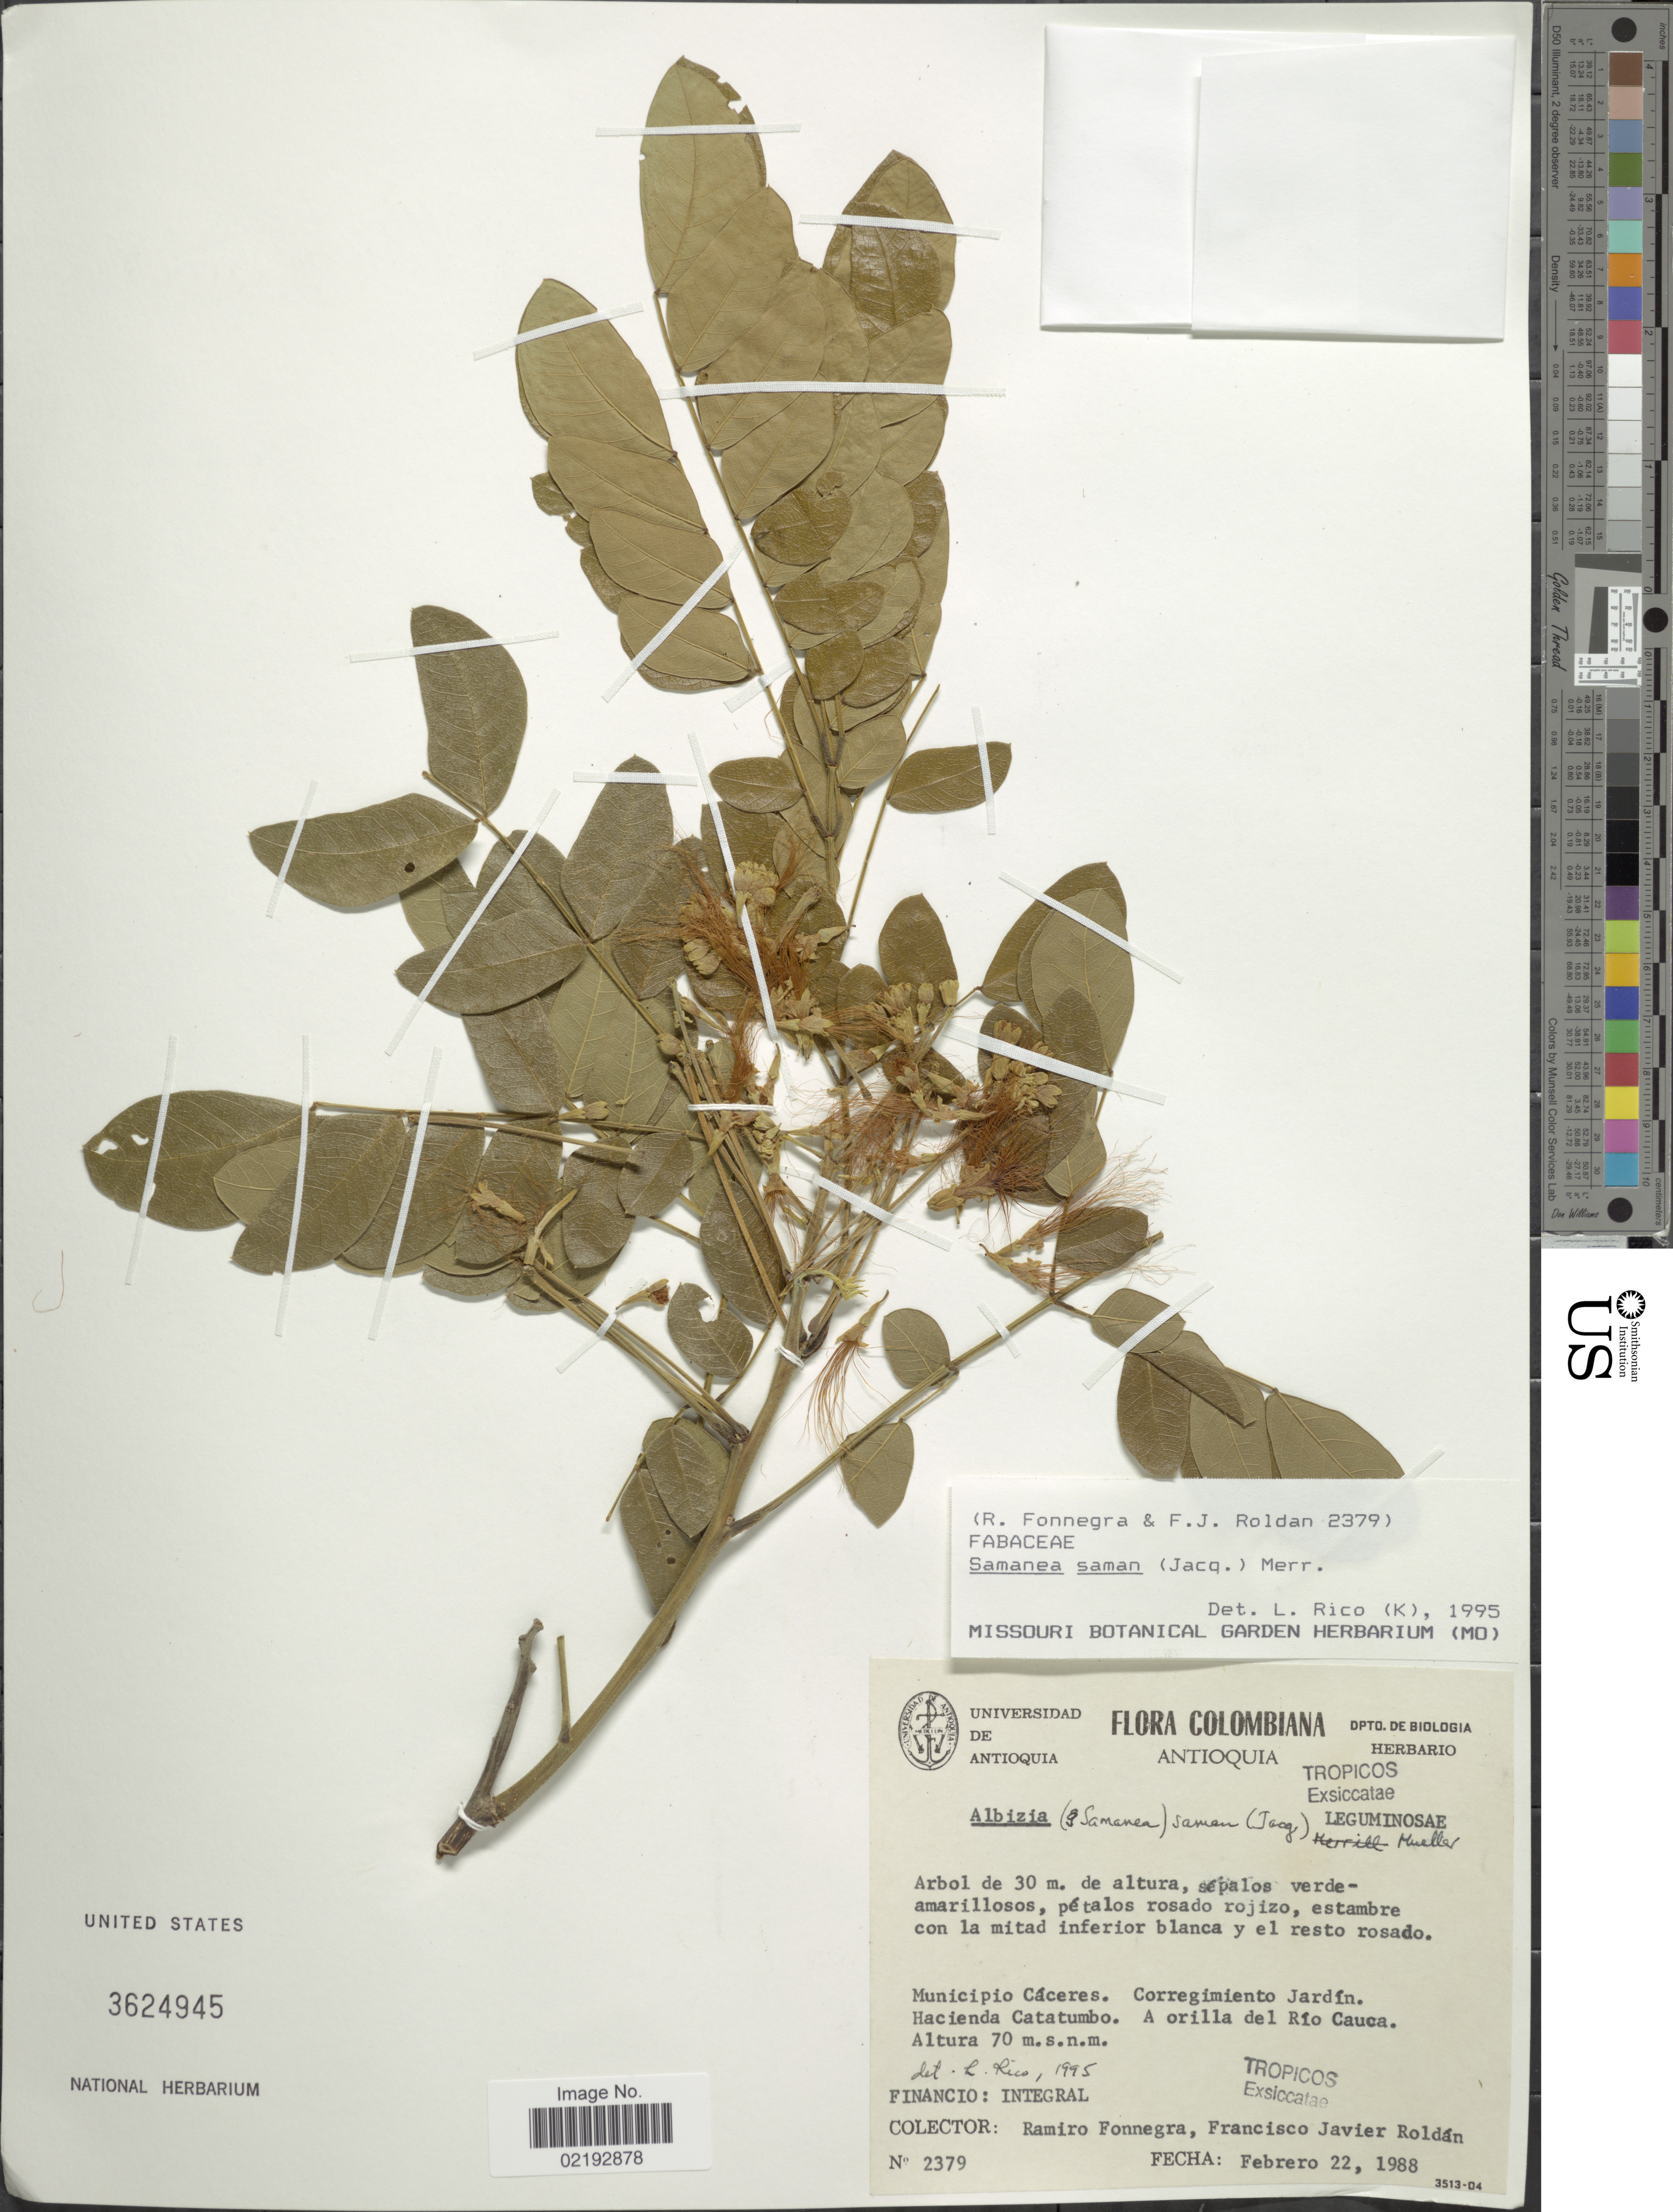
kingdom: Plantae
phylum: Tracheophyta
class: Magnoliopsida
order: Fabales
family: Fabaceae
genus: Samanea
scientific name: Samanea saman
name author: (Jacq.) Merr.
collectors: R. Fonnegra G. & F. J. Roldán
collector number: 2379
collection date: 1988-02-22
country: Colombia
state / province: Antioquia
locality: Municipio Caceres, Corregimiento Jardin, Hacienda Catatumbo, a orilla del Rio Cauca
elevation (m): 70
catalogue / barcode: US 3624945